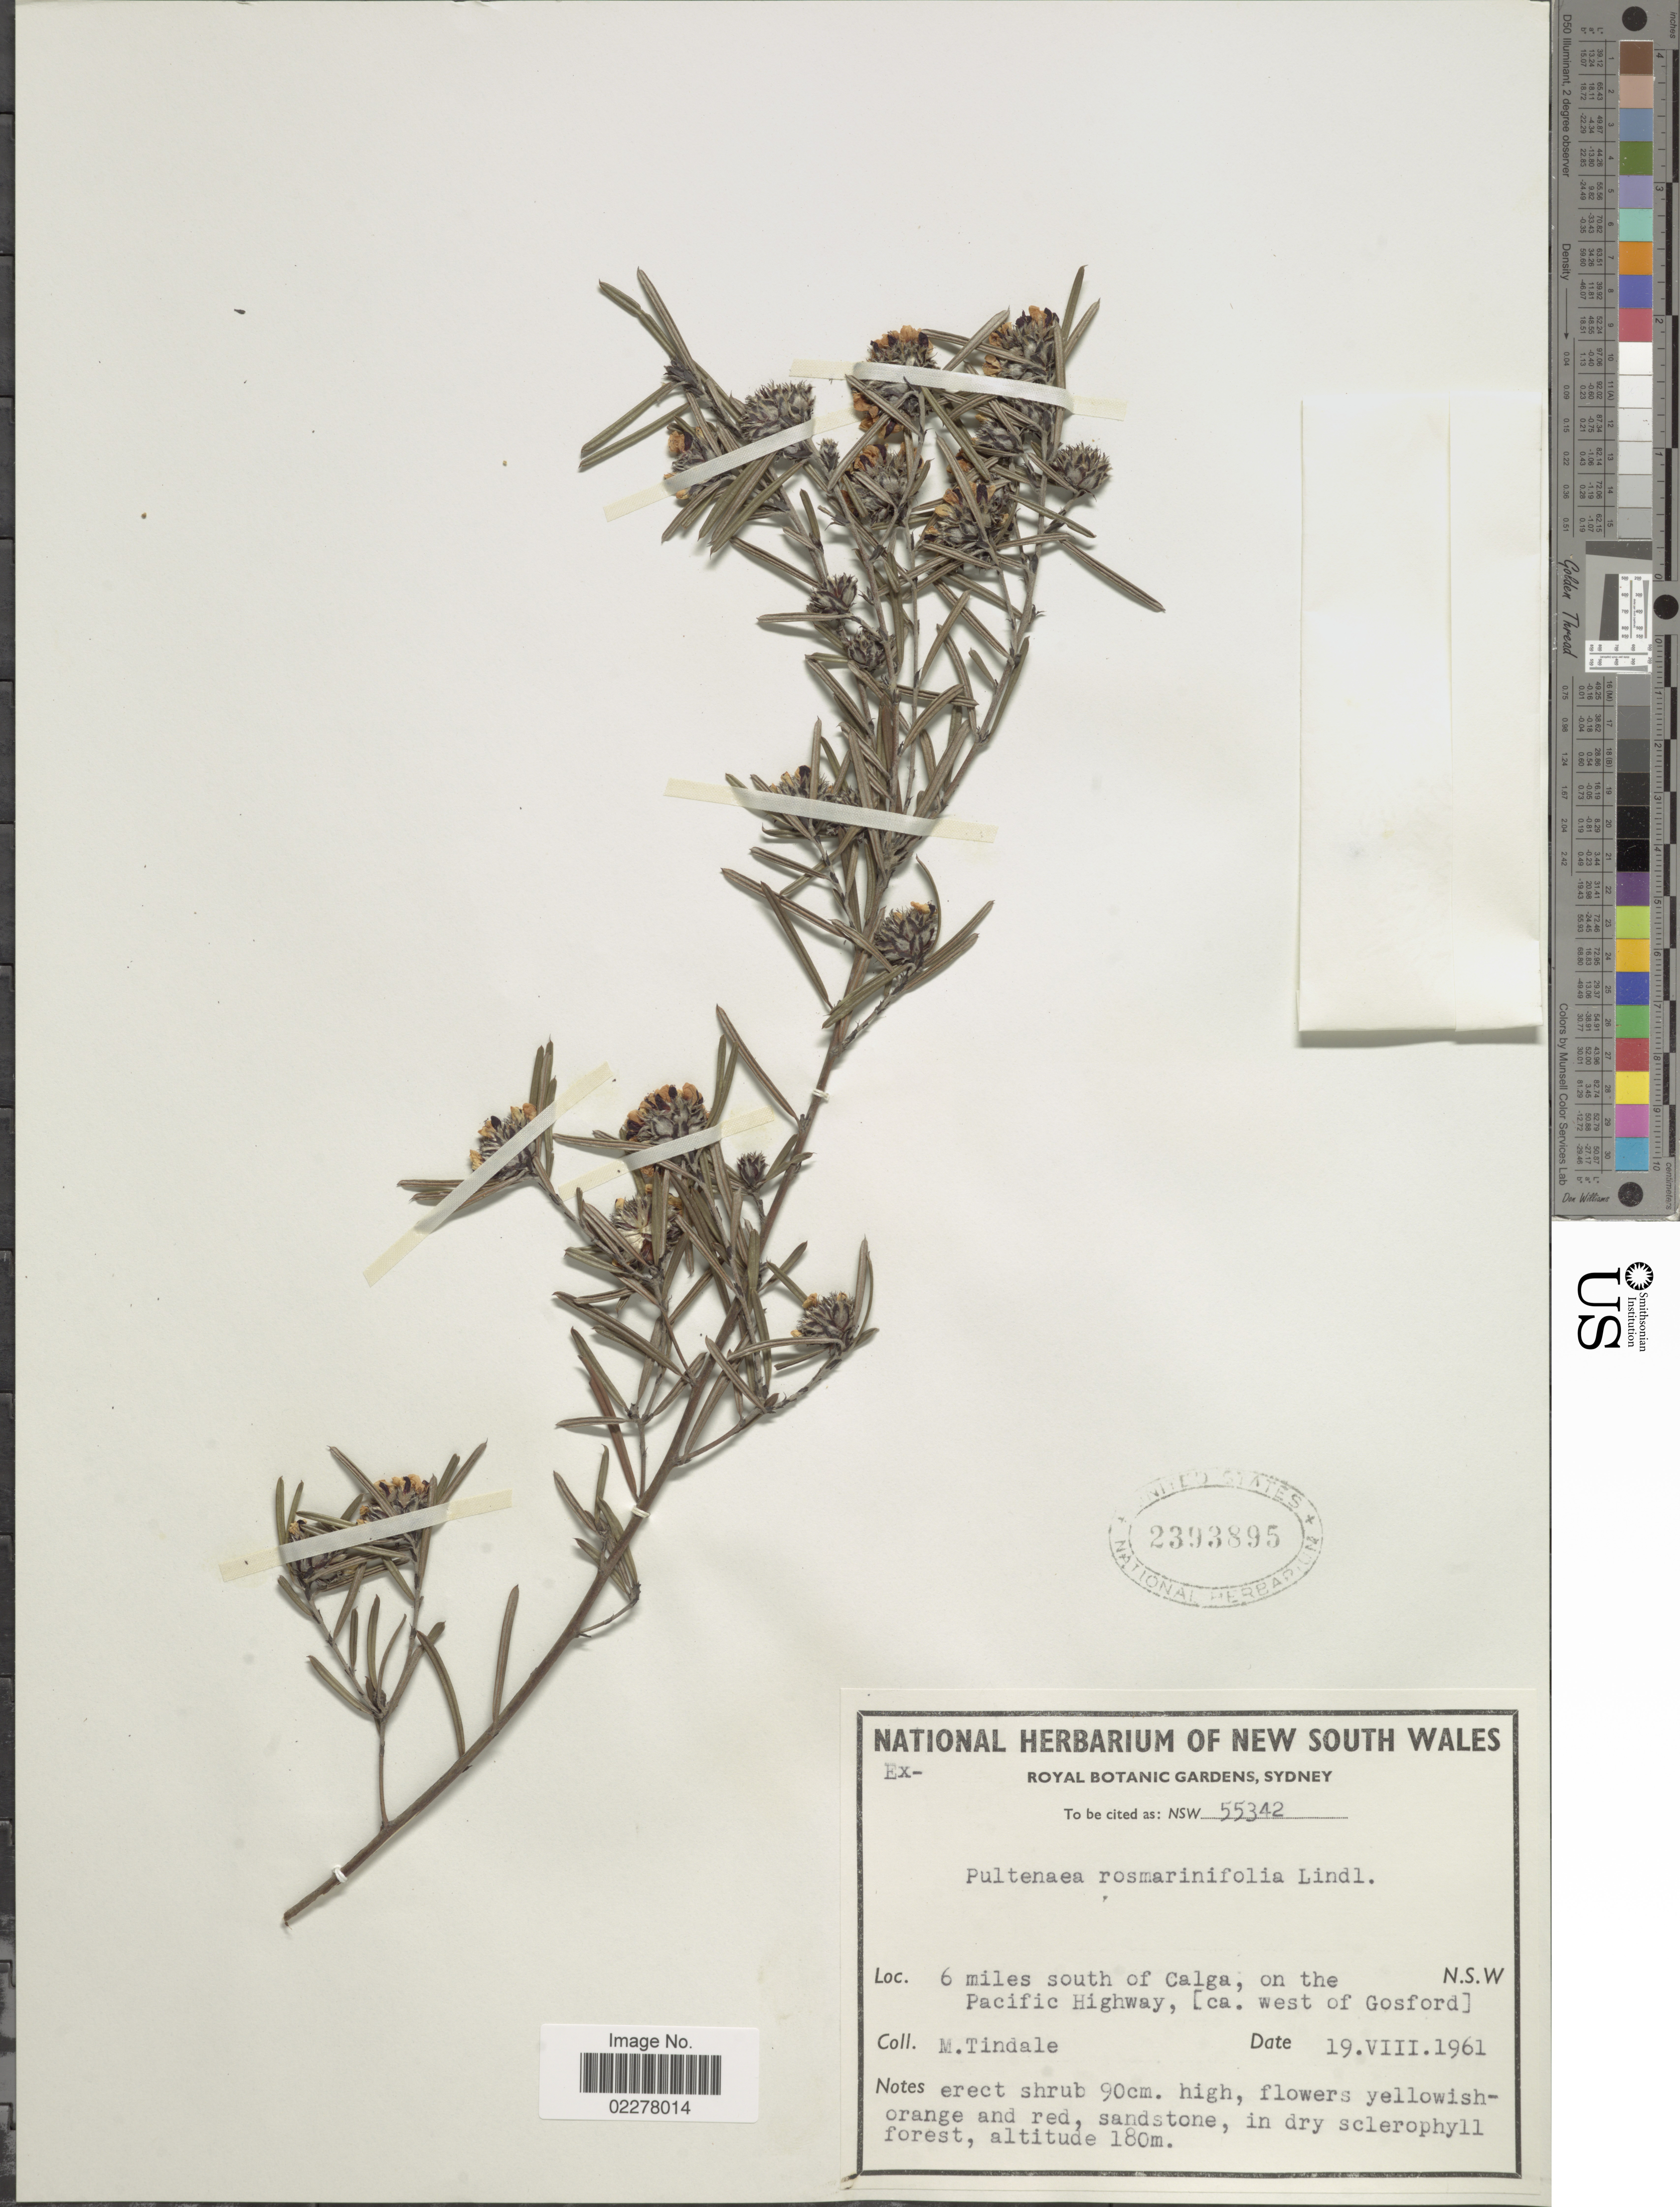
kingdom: Plantae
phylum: Tracheophyta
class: Magnoliopsida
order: Fabales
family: Fabaceae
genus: Pultenaea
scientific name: Pultenaea rosmarinifolia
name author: Lindl.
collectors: M. D. Tindale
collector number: NSW 55342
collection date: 1961-08-19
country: Australia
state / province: New South Wales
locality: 6 miles south of Calga, on the Pacific Highway, (ca. west of Gosford). N.S.W.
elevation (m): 180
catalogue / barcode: US 2393895